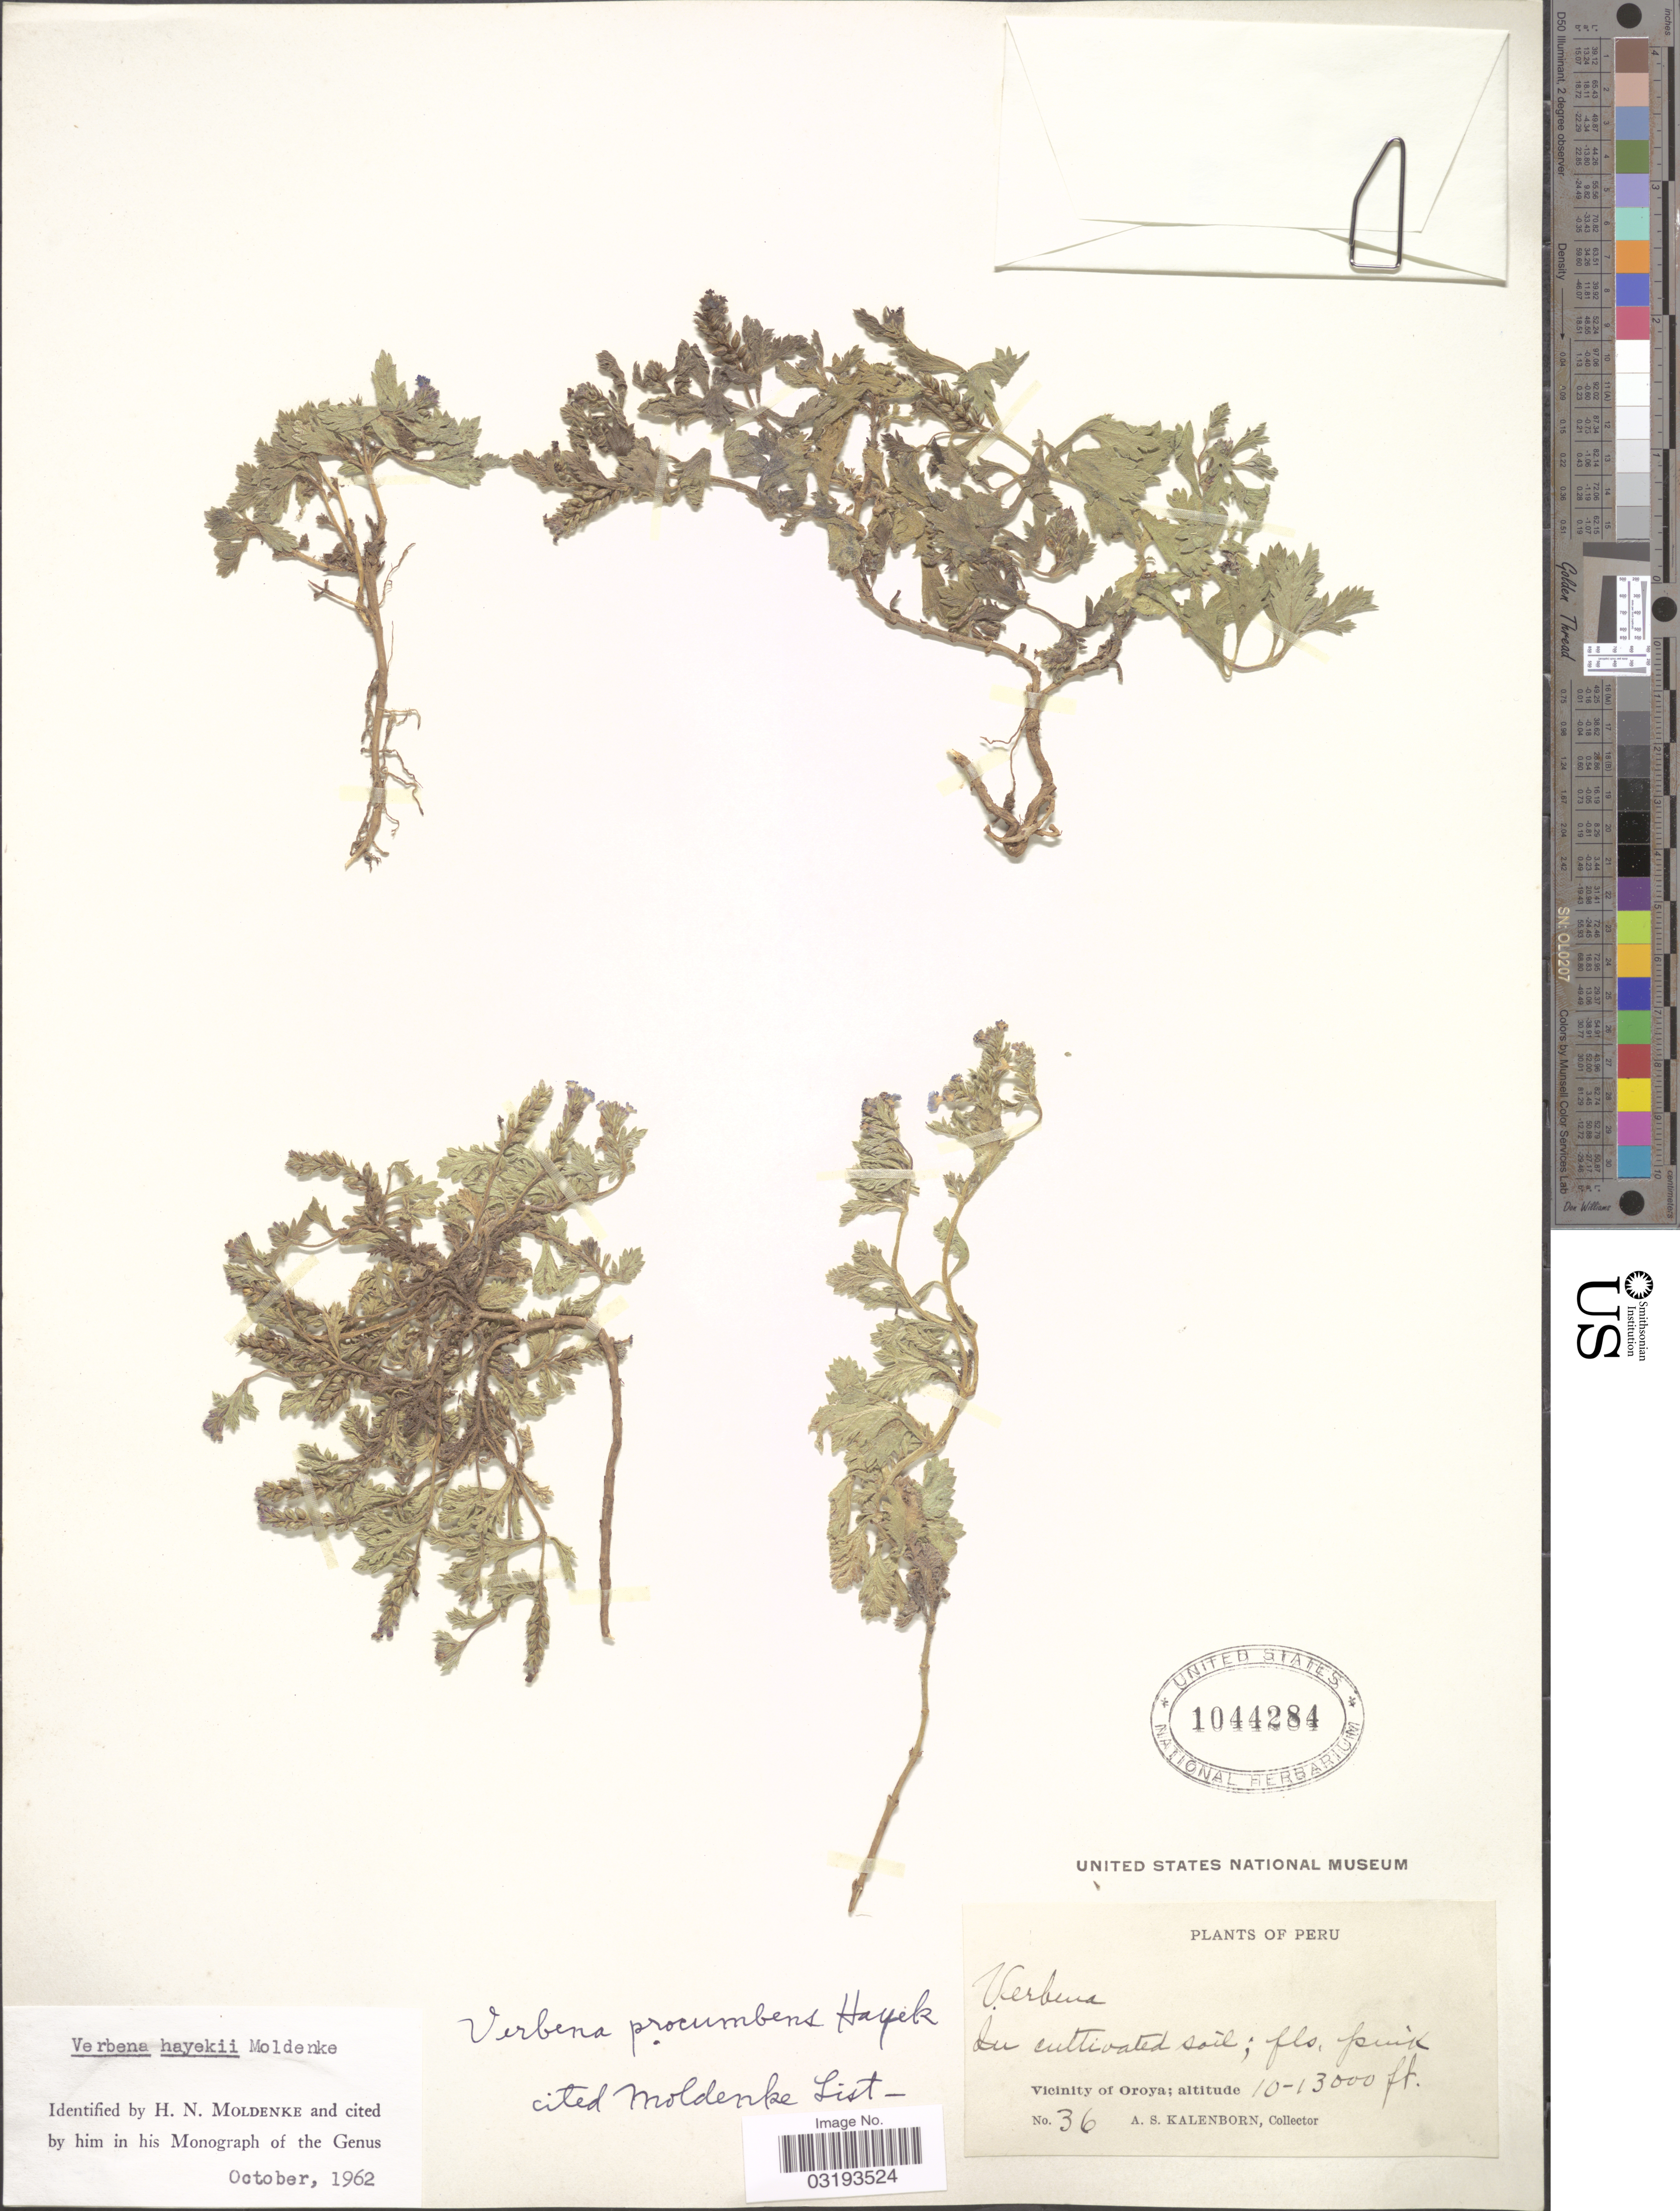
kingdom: Plantae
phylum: Tracheophyta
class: Magnoliopsida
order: Lamiales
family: Verbenaceae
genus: Verbena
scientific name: Verbena hayekii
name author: Moldenke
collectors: A. Kalenborn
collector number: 36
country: Peru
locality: Vicinity of Oroya.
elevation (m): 3048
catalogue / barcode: US 1044284